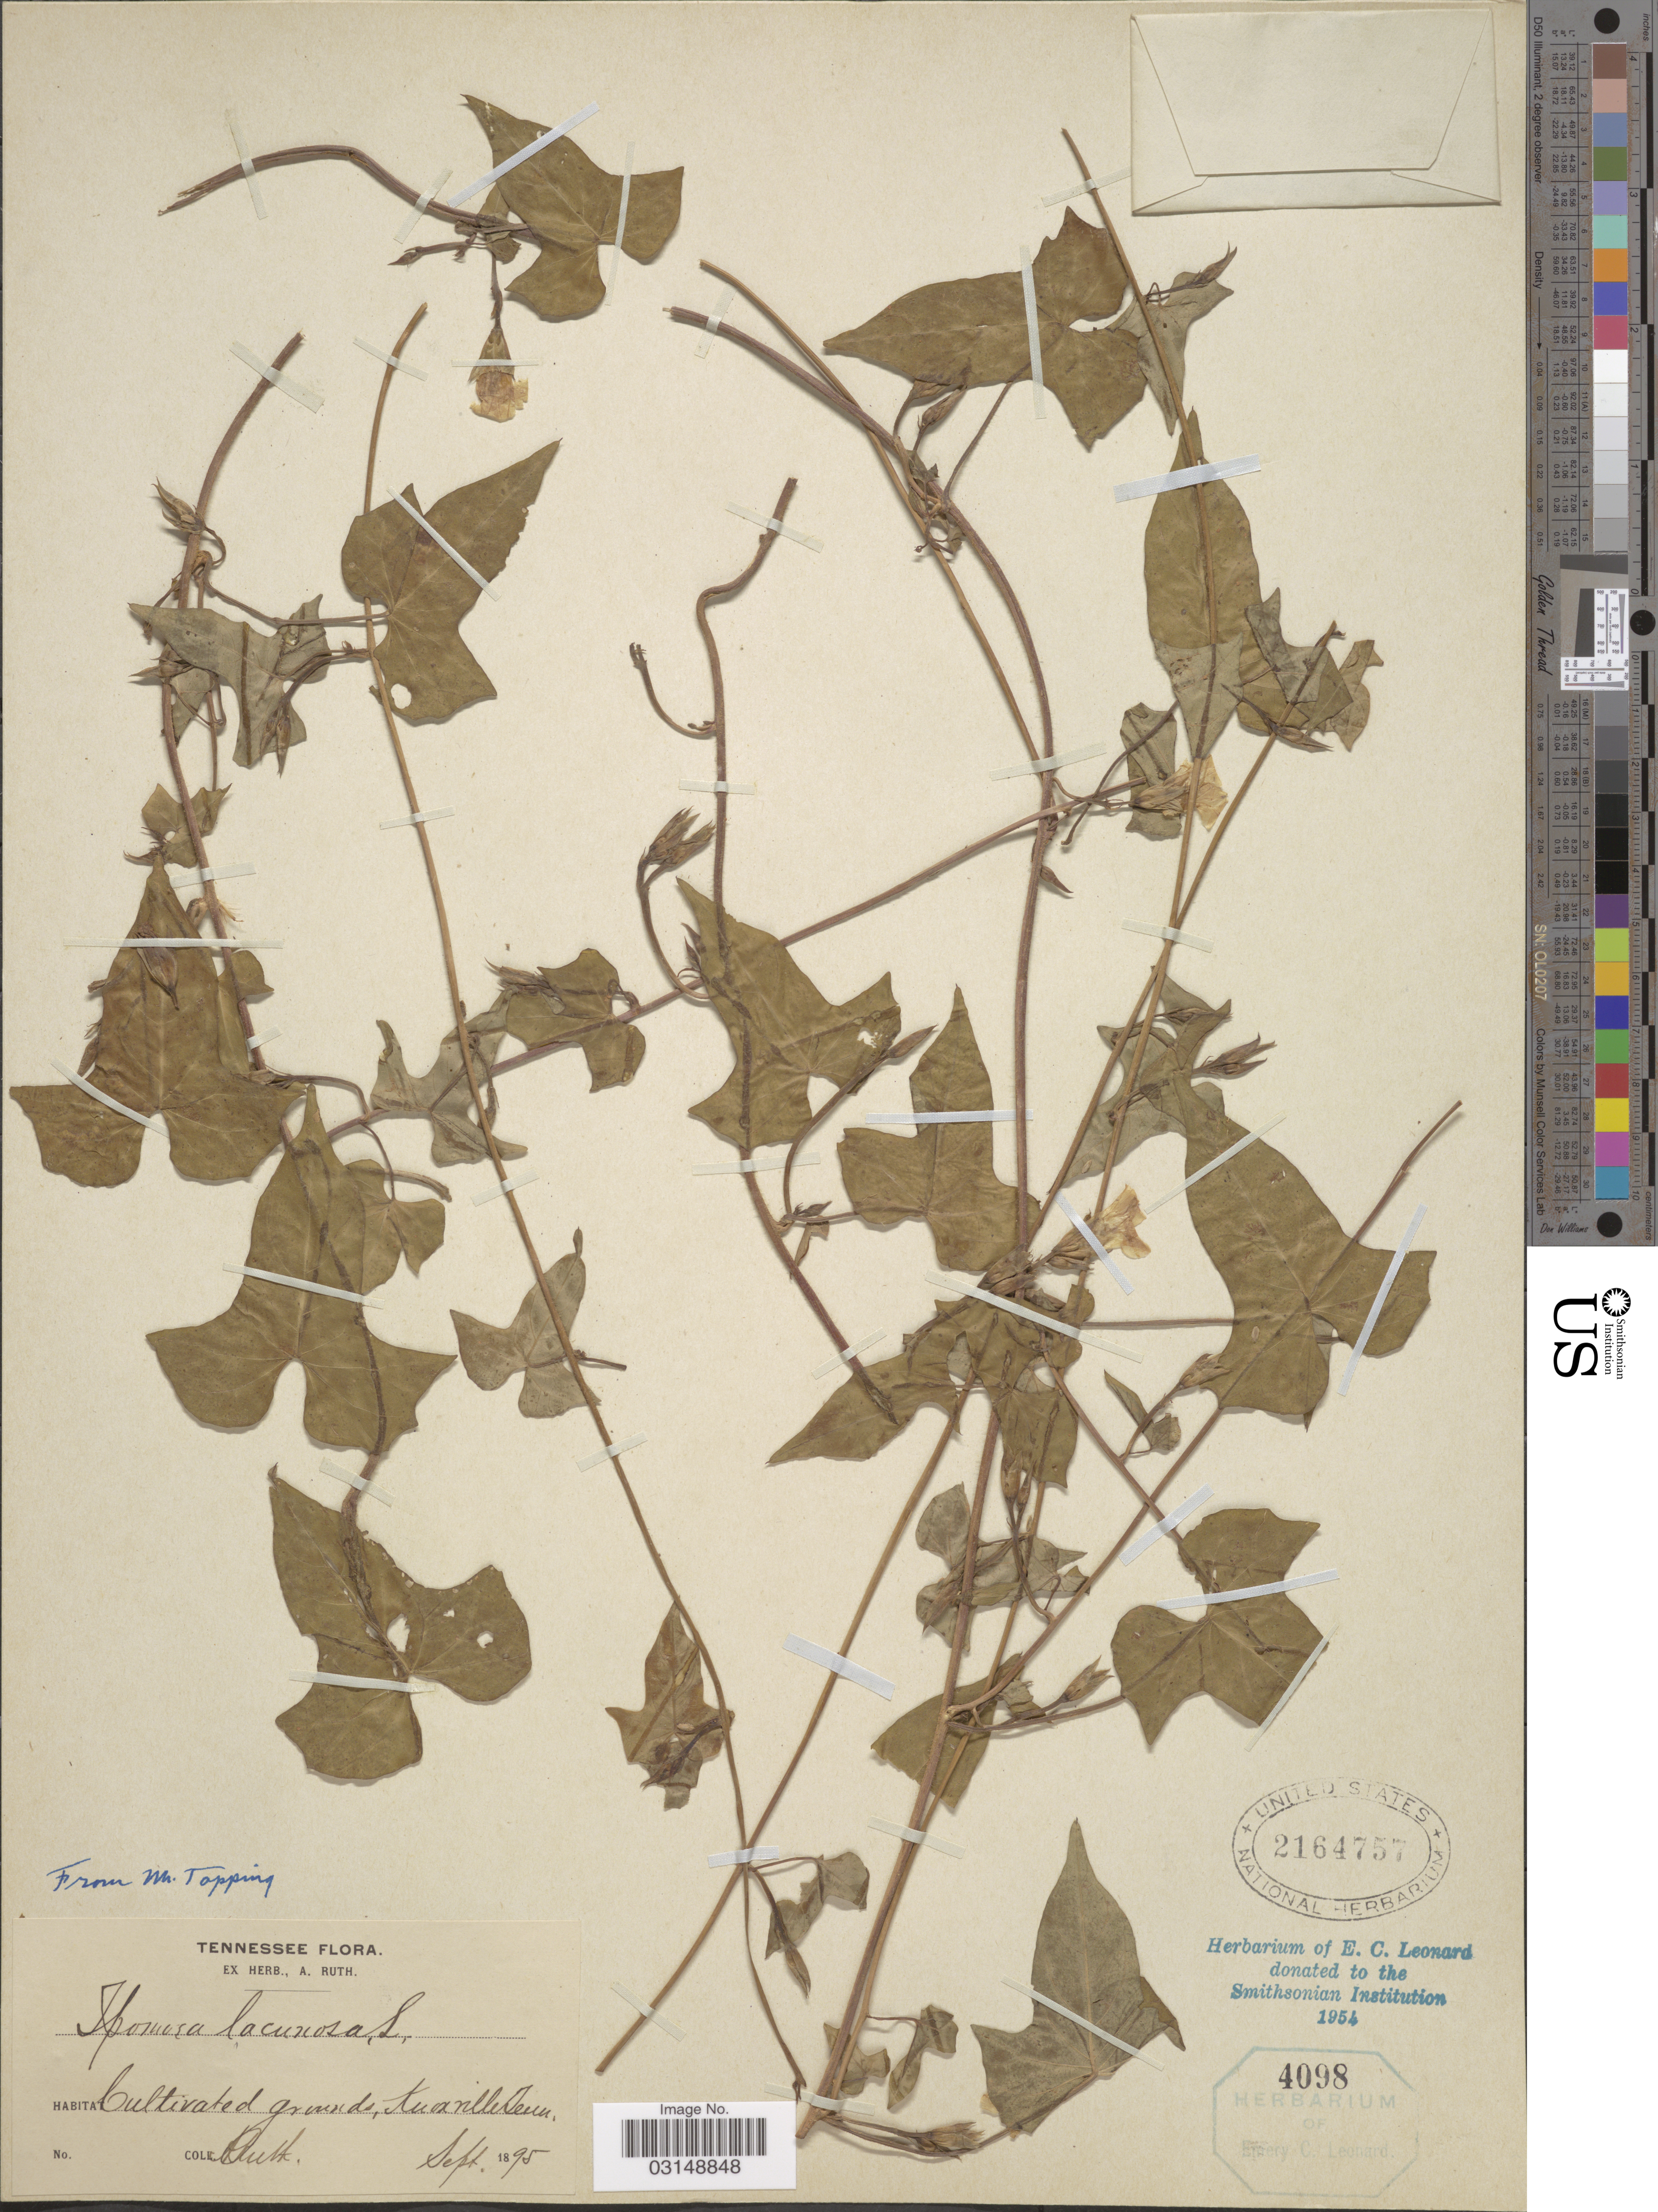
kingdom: Plantae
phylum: Tracheophyta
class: Magnoliopsida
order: Solanales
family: Convolvulaceae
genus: Ipomoea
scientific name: Ipomoea lacunosa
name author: L.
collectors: A. Ruth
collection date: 1895-09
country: United States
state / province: Tennessee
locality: Cultivated grounds, Knoxville.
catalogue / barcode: US 2164757